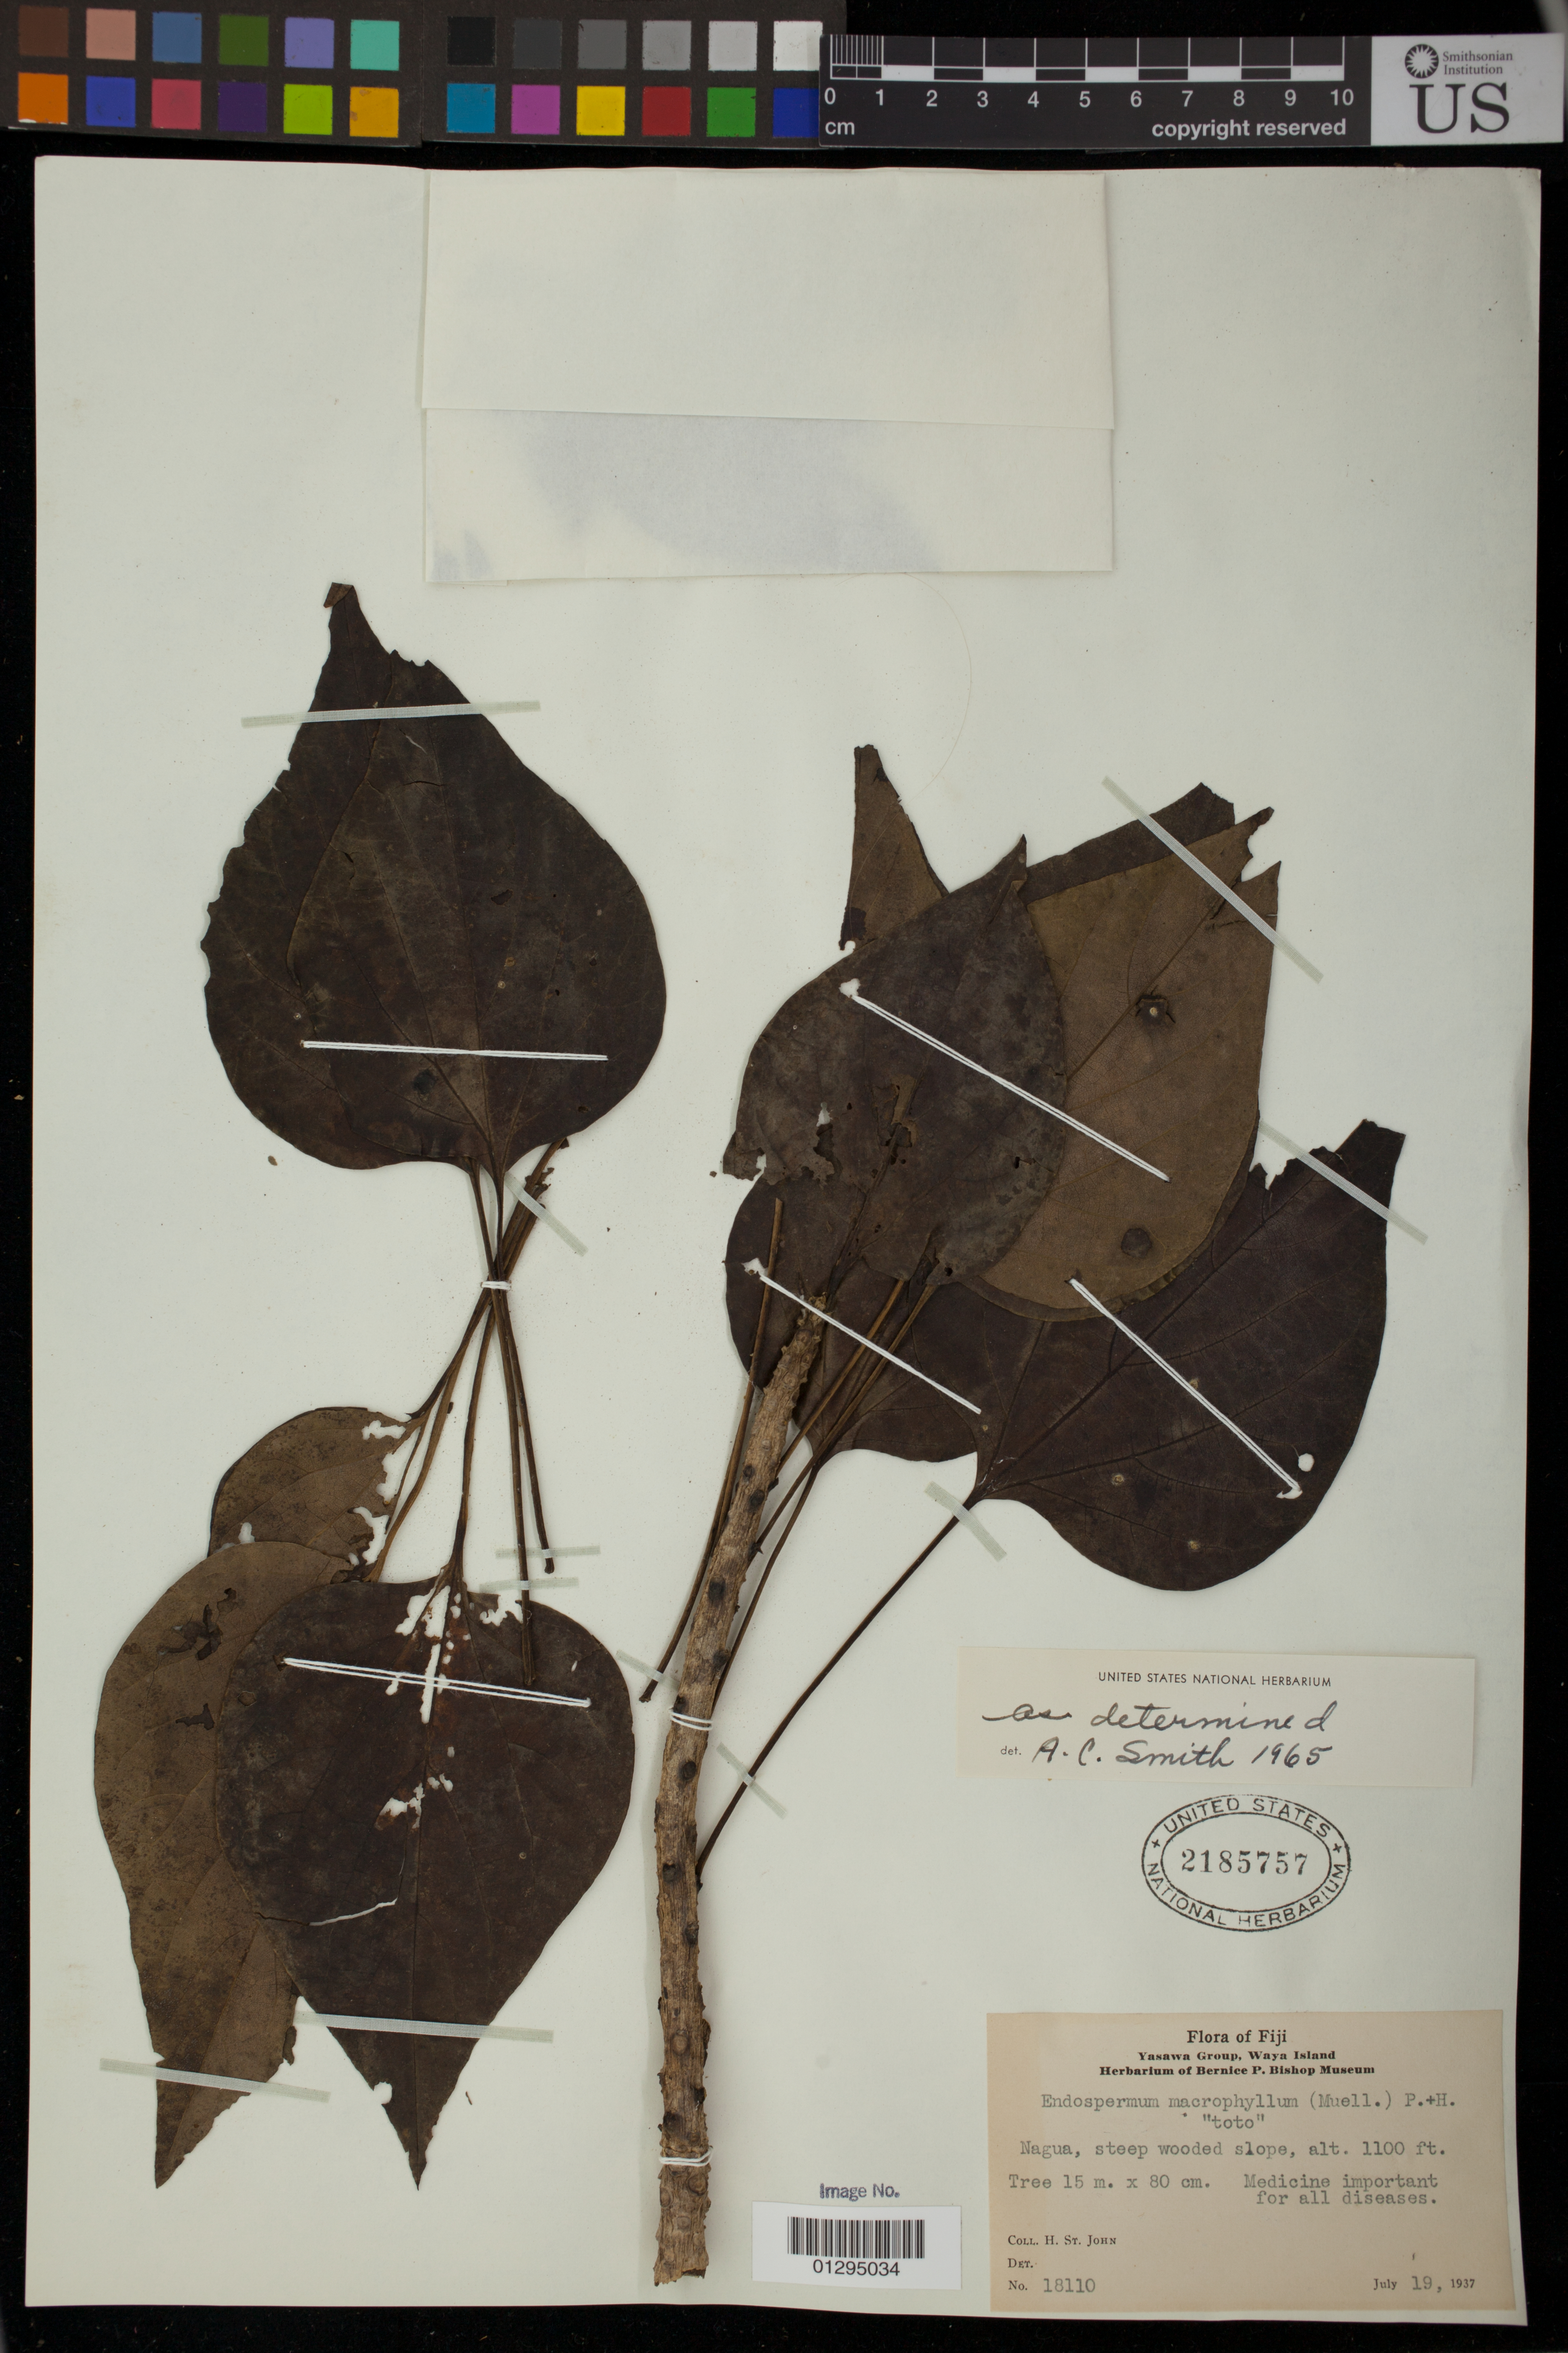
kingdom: Plantae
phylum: Tracheophyta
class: Magnoliopsida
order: Malpighiales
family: Euphorbiaceae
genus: Endospermum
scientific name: Endospermum macrophyllum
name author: (Müll. Arg.) Pax & Hoffm.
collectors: H. St. John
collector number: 18110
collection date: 1937-07-19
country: Fiji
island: Waya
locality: Yasawa Group, Waya Island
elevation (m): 30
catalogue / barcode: US 2185757